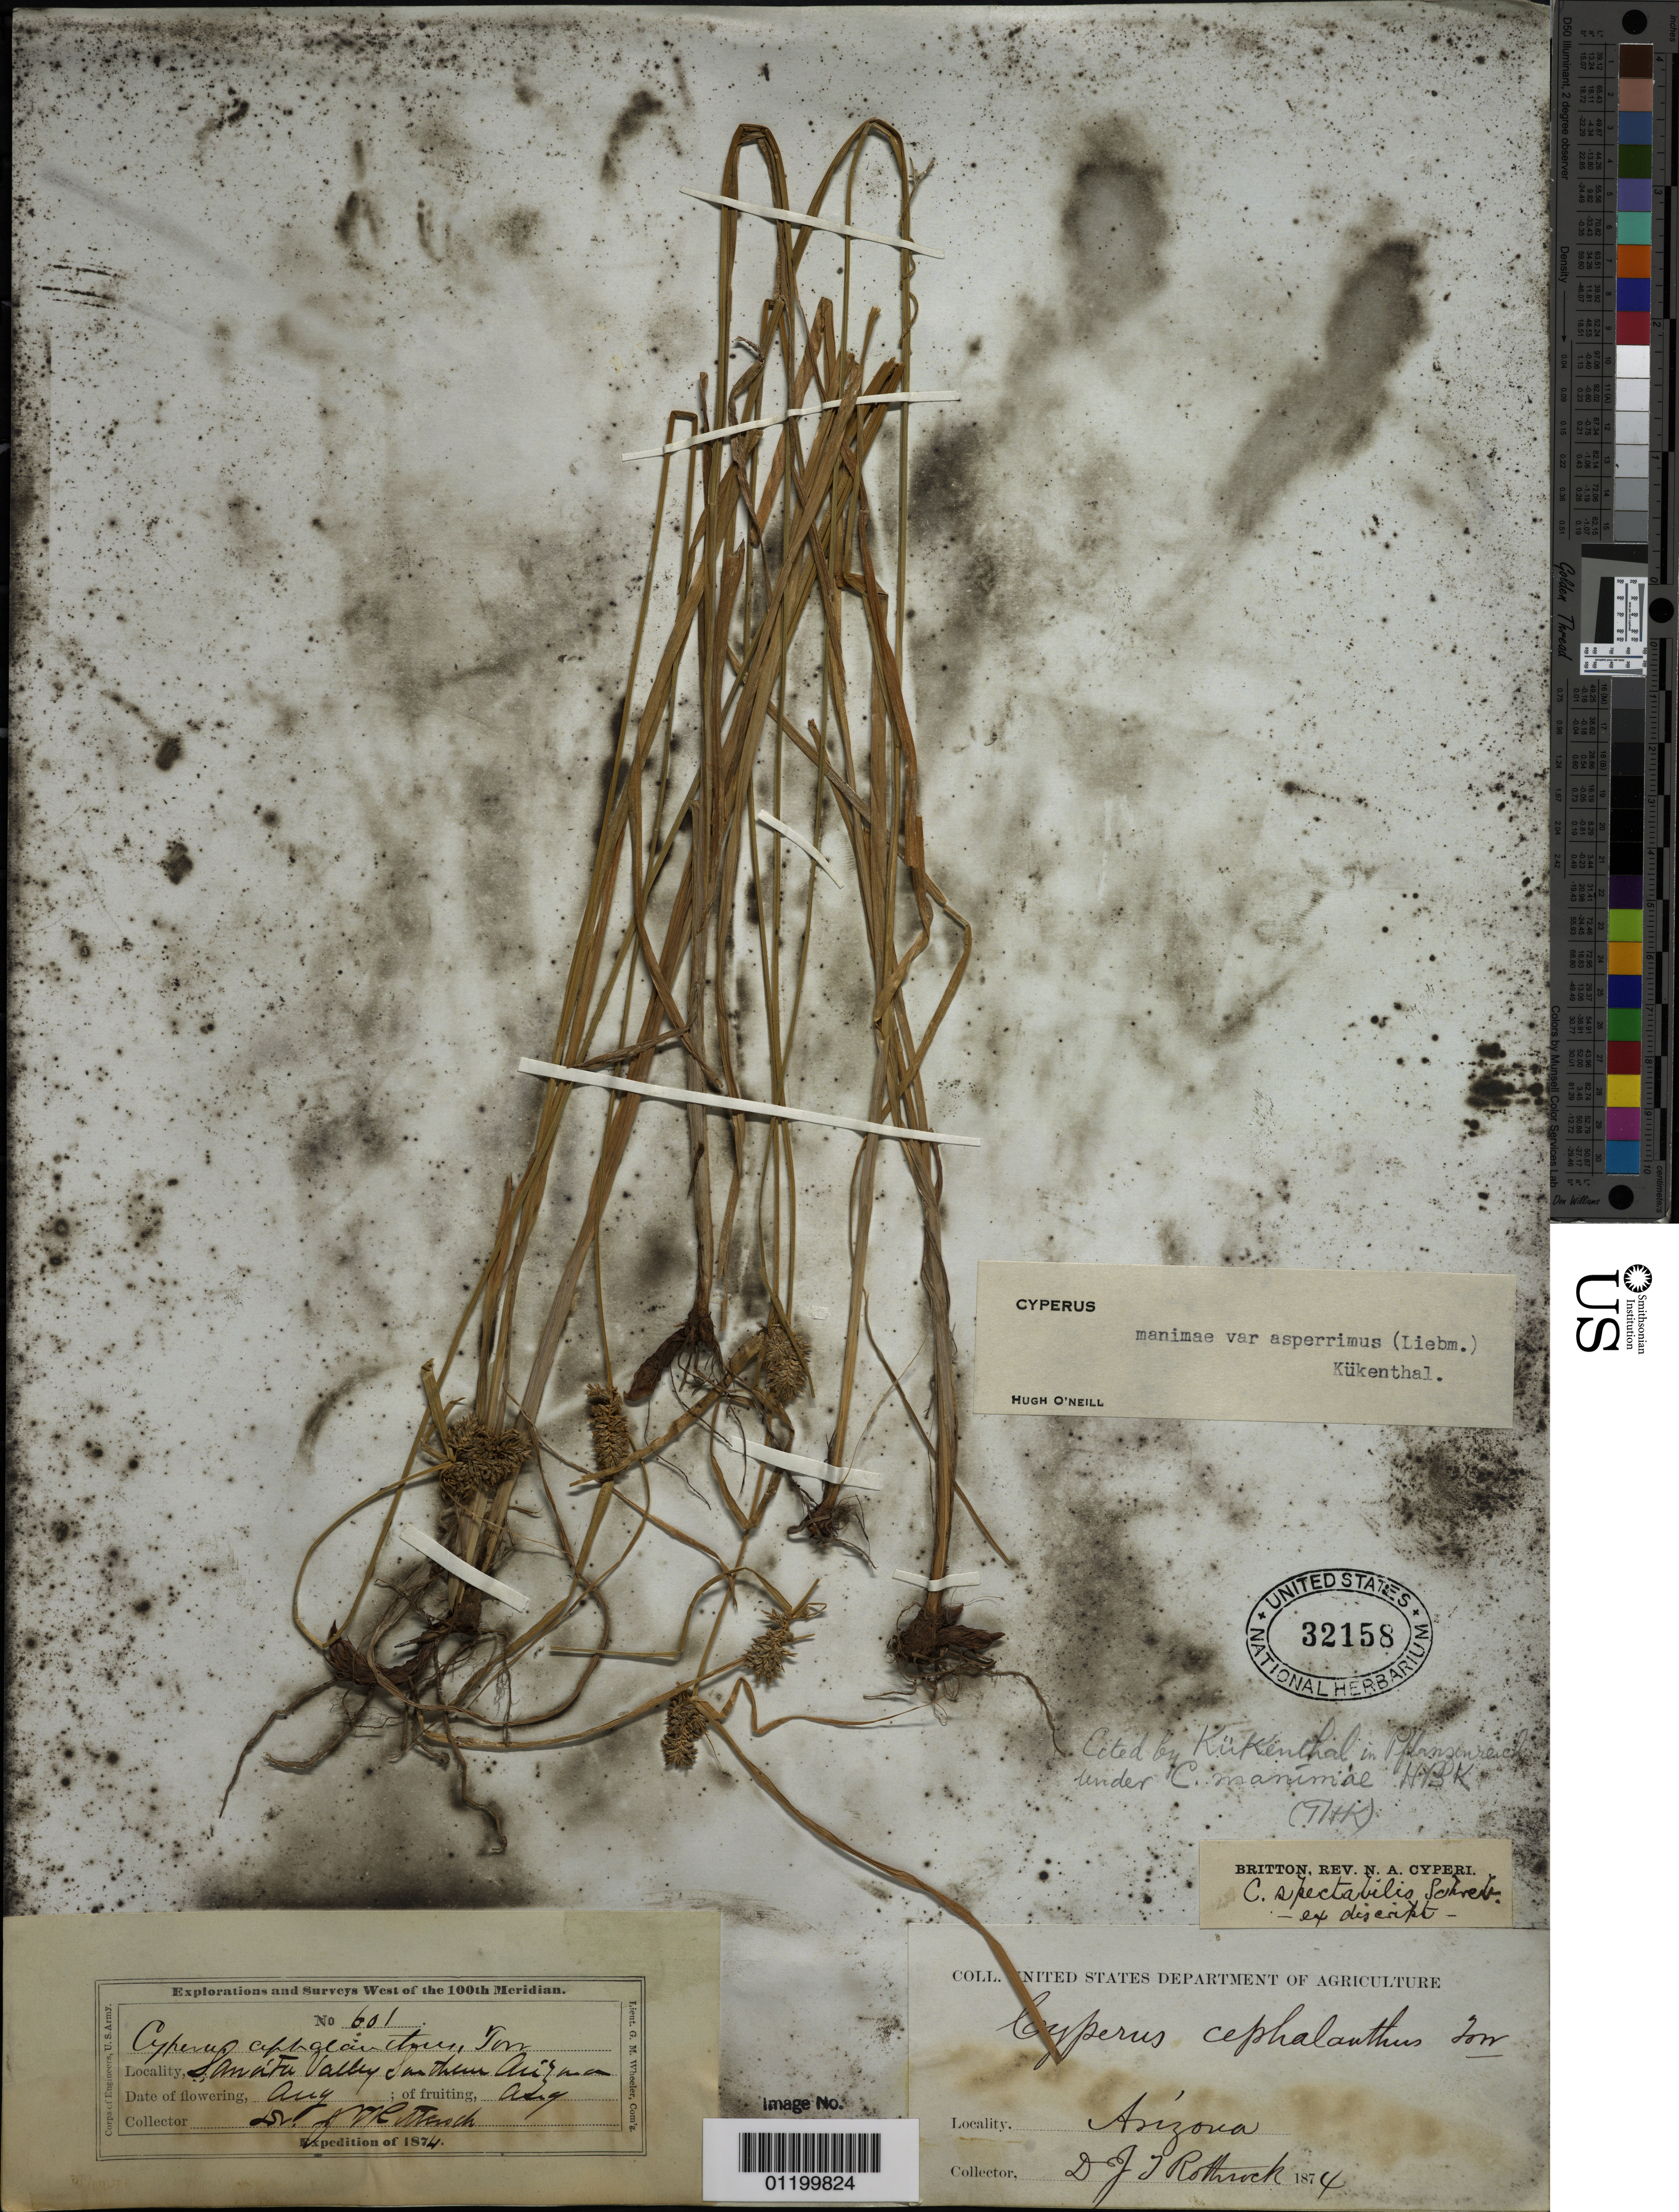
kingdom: Plantae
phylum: Tracheophyta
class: Liliopsida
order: Poales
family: Cyperaceae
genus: Cyperus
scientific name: Cyperus manimae var. asperrimus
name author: (Liebm.) Kük.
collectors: J. T. Rothrock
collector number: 601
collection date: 1874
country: United States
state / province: Arizona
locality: Sonoita Valley, S. Arizona.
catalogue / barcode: US 32158